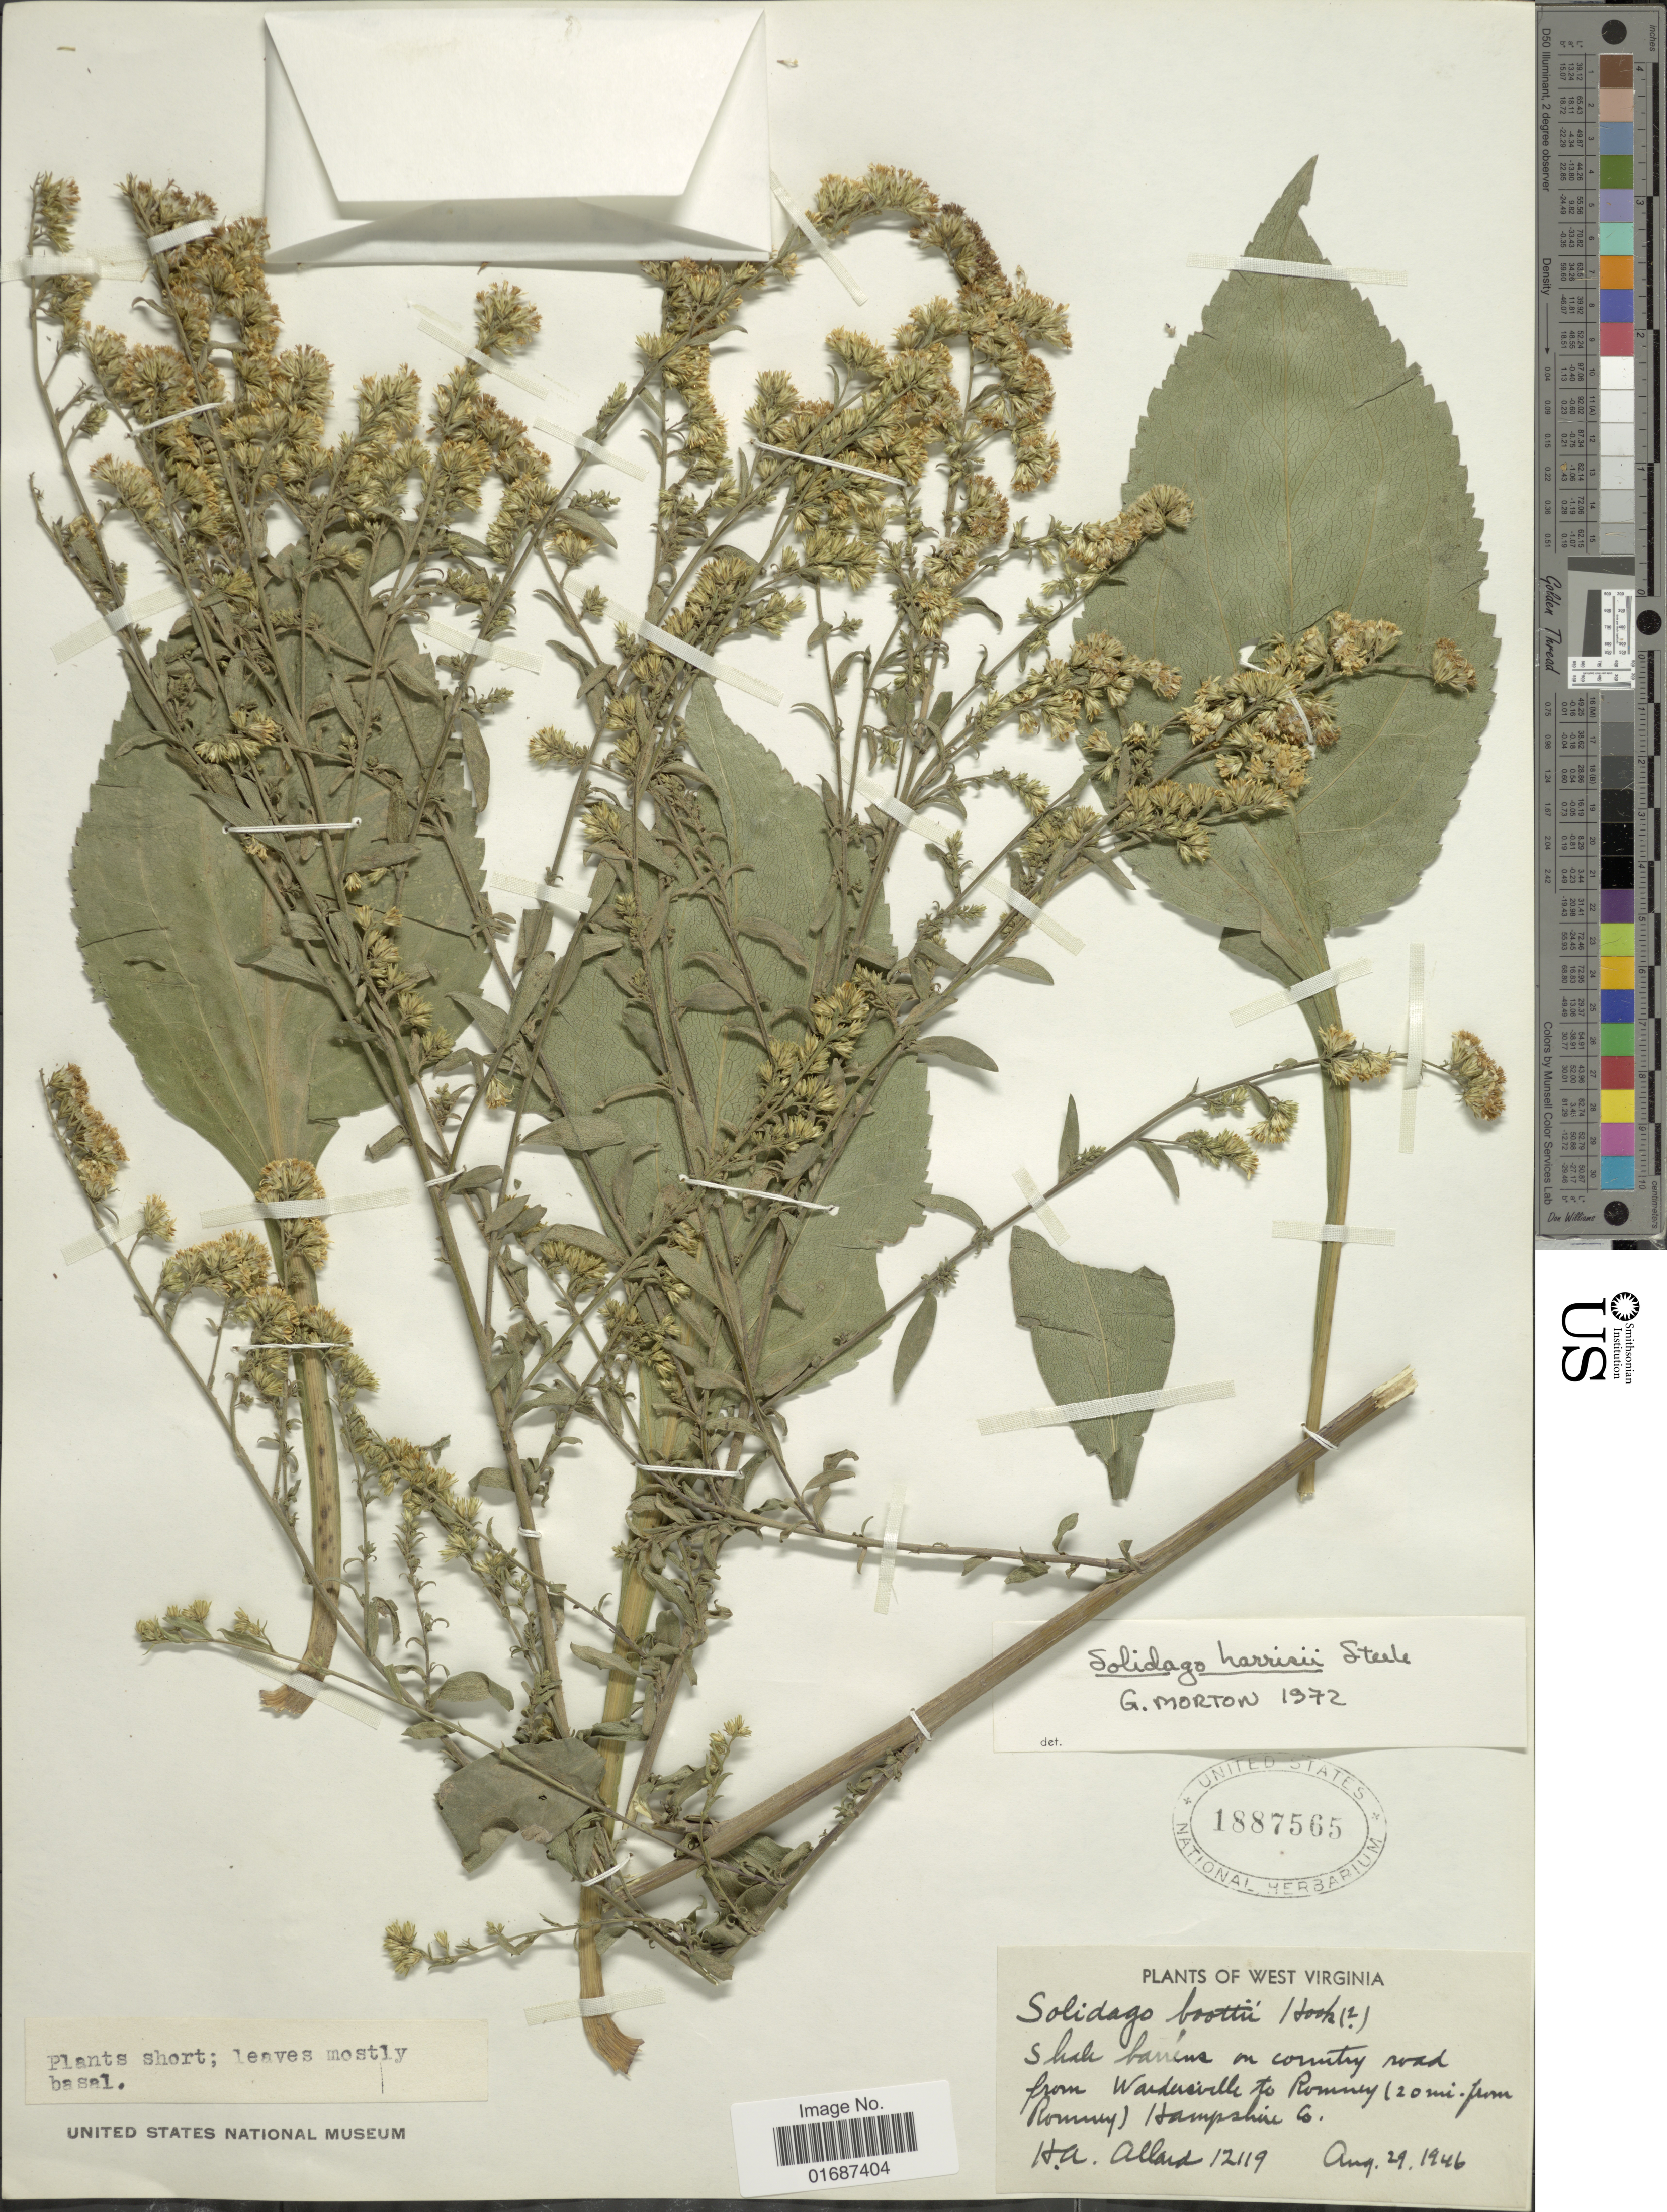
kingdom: Plantae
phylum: Tracheophyta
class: Magnoliopsida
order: Asterales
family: Asteraceae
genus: Solidago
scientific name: Solidago harrisii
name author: E.S. Steele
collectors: H. A. Allard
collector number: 12119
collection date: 1946-08-29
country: United States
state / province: West Virginia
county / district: Hampshire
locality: Shale barrens on country road from Wardensville to Romney (20 mi. from Romney)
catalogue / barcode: US 1887565